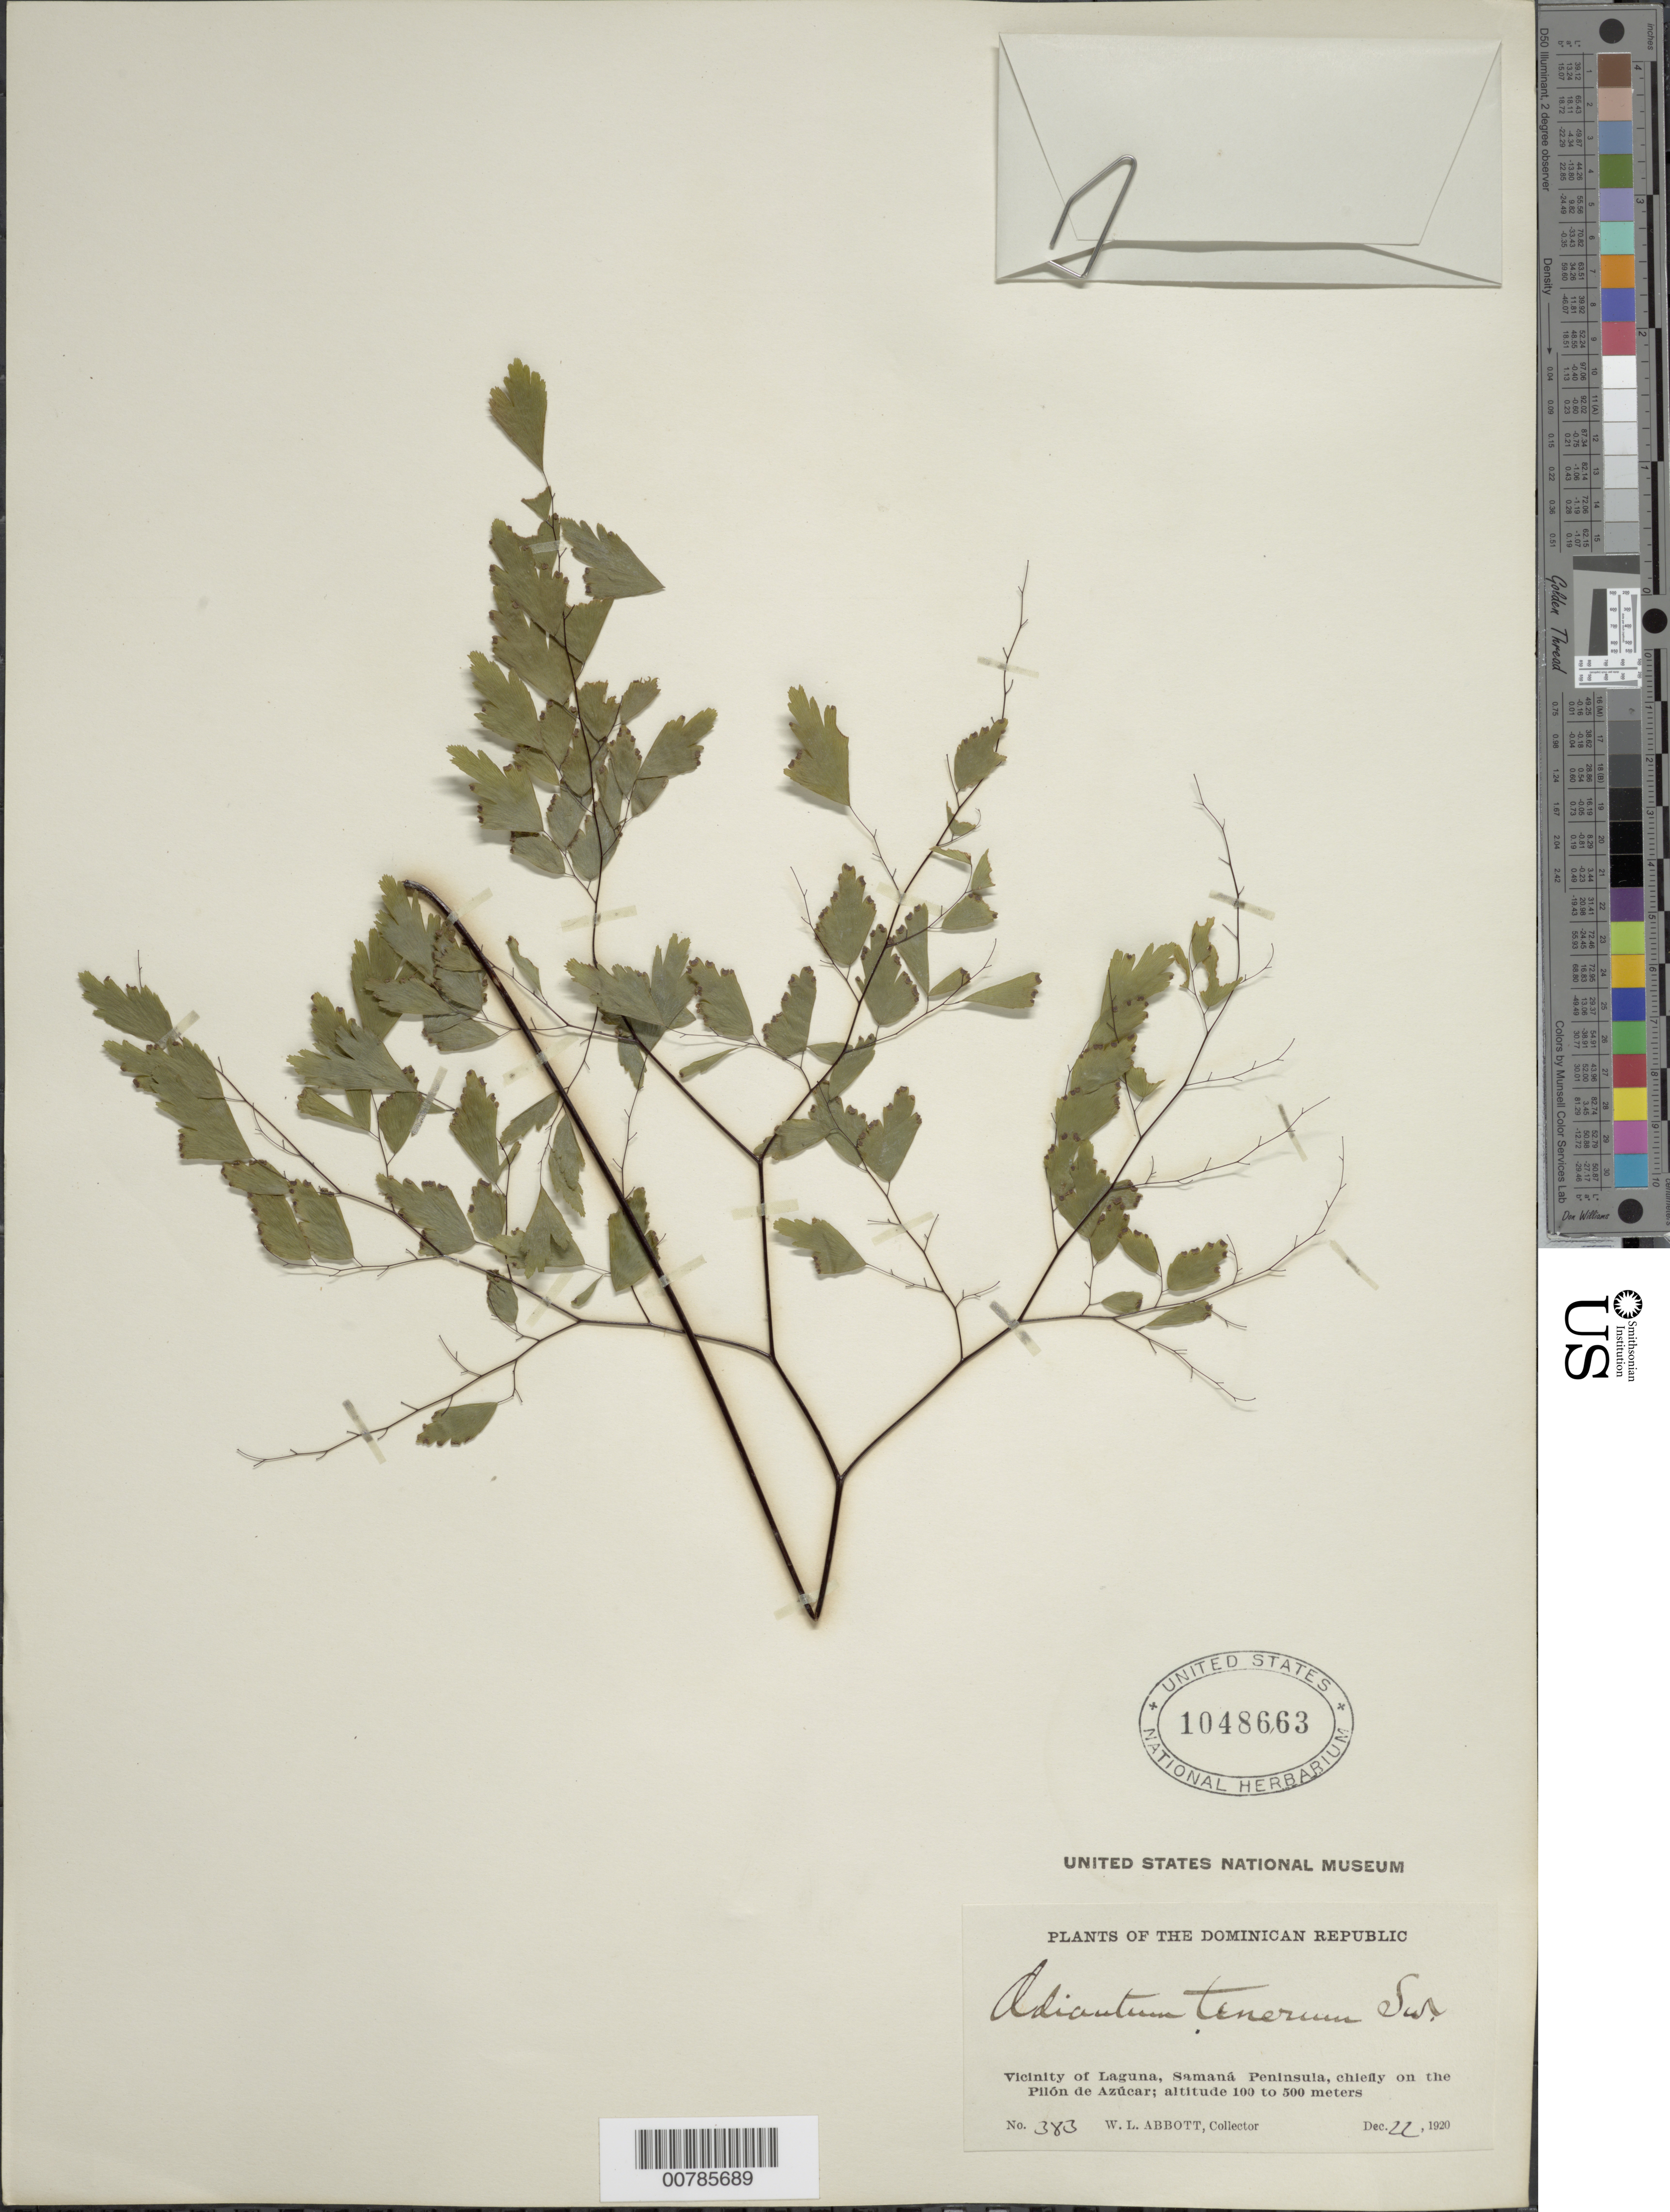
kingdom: Plantae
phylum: Tracheophyta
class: Polypodiopsida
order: Polypodiales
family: Pteridaceae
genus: Adiantum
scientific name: Adiantum tenerum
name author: Sw.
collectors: W. L. Abbott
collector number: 383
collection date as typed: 22 Dec 1920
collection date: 1920-12-22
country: Dominican Republic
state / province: Samana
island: Hispaniola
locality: Laguna, vicinity; Samaná Peninsula, chiefly on the Pilón de Azúcar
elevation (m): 100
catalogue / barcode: US 1048663